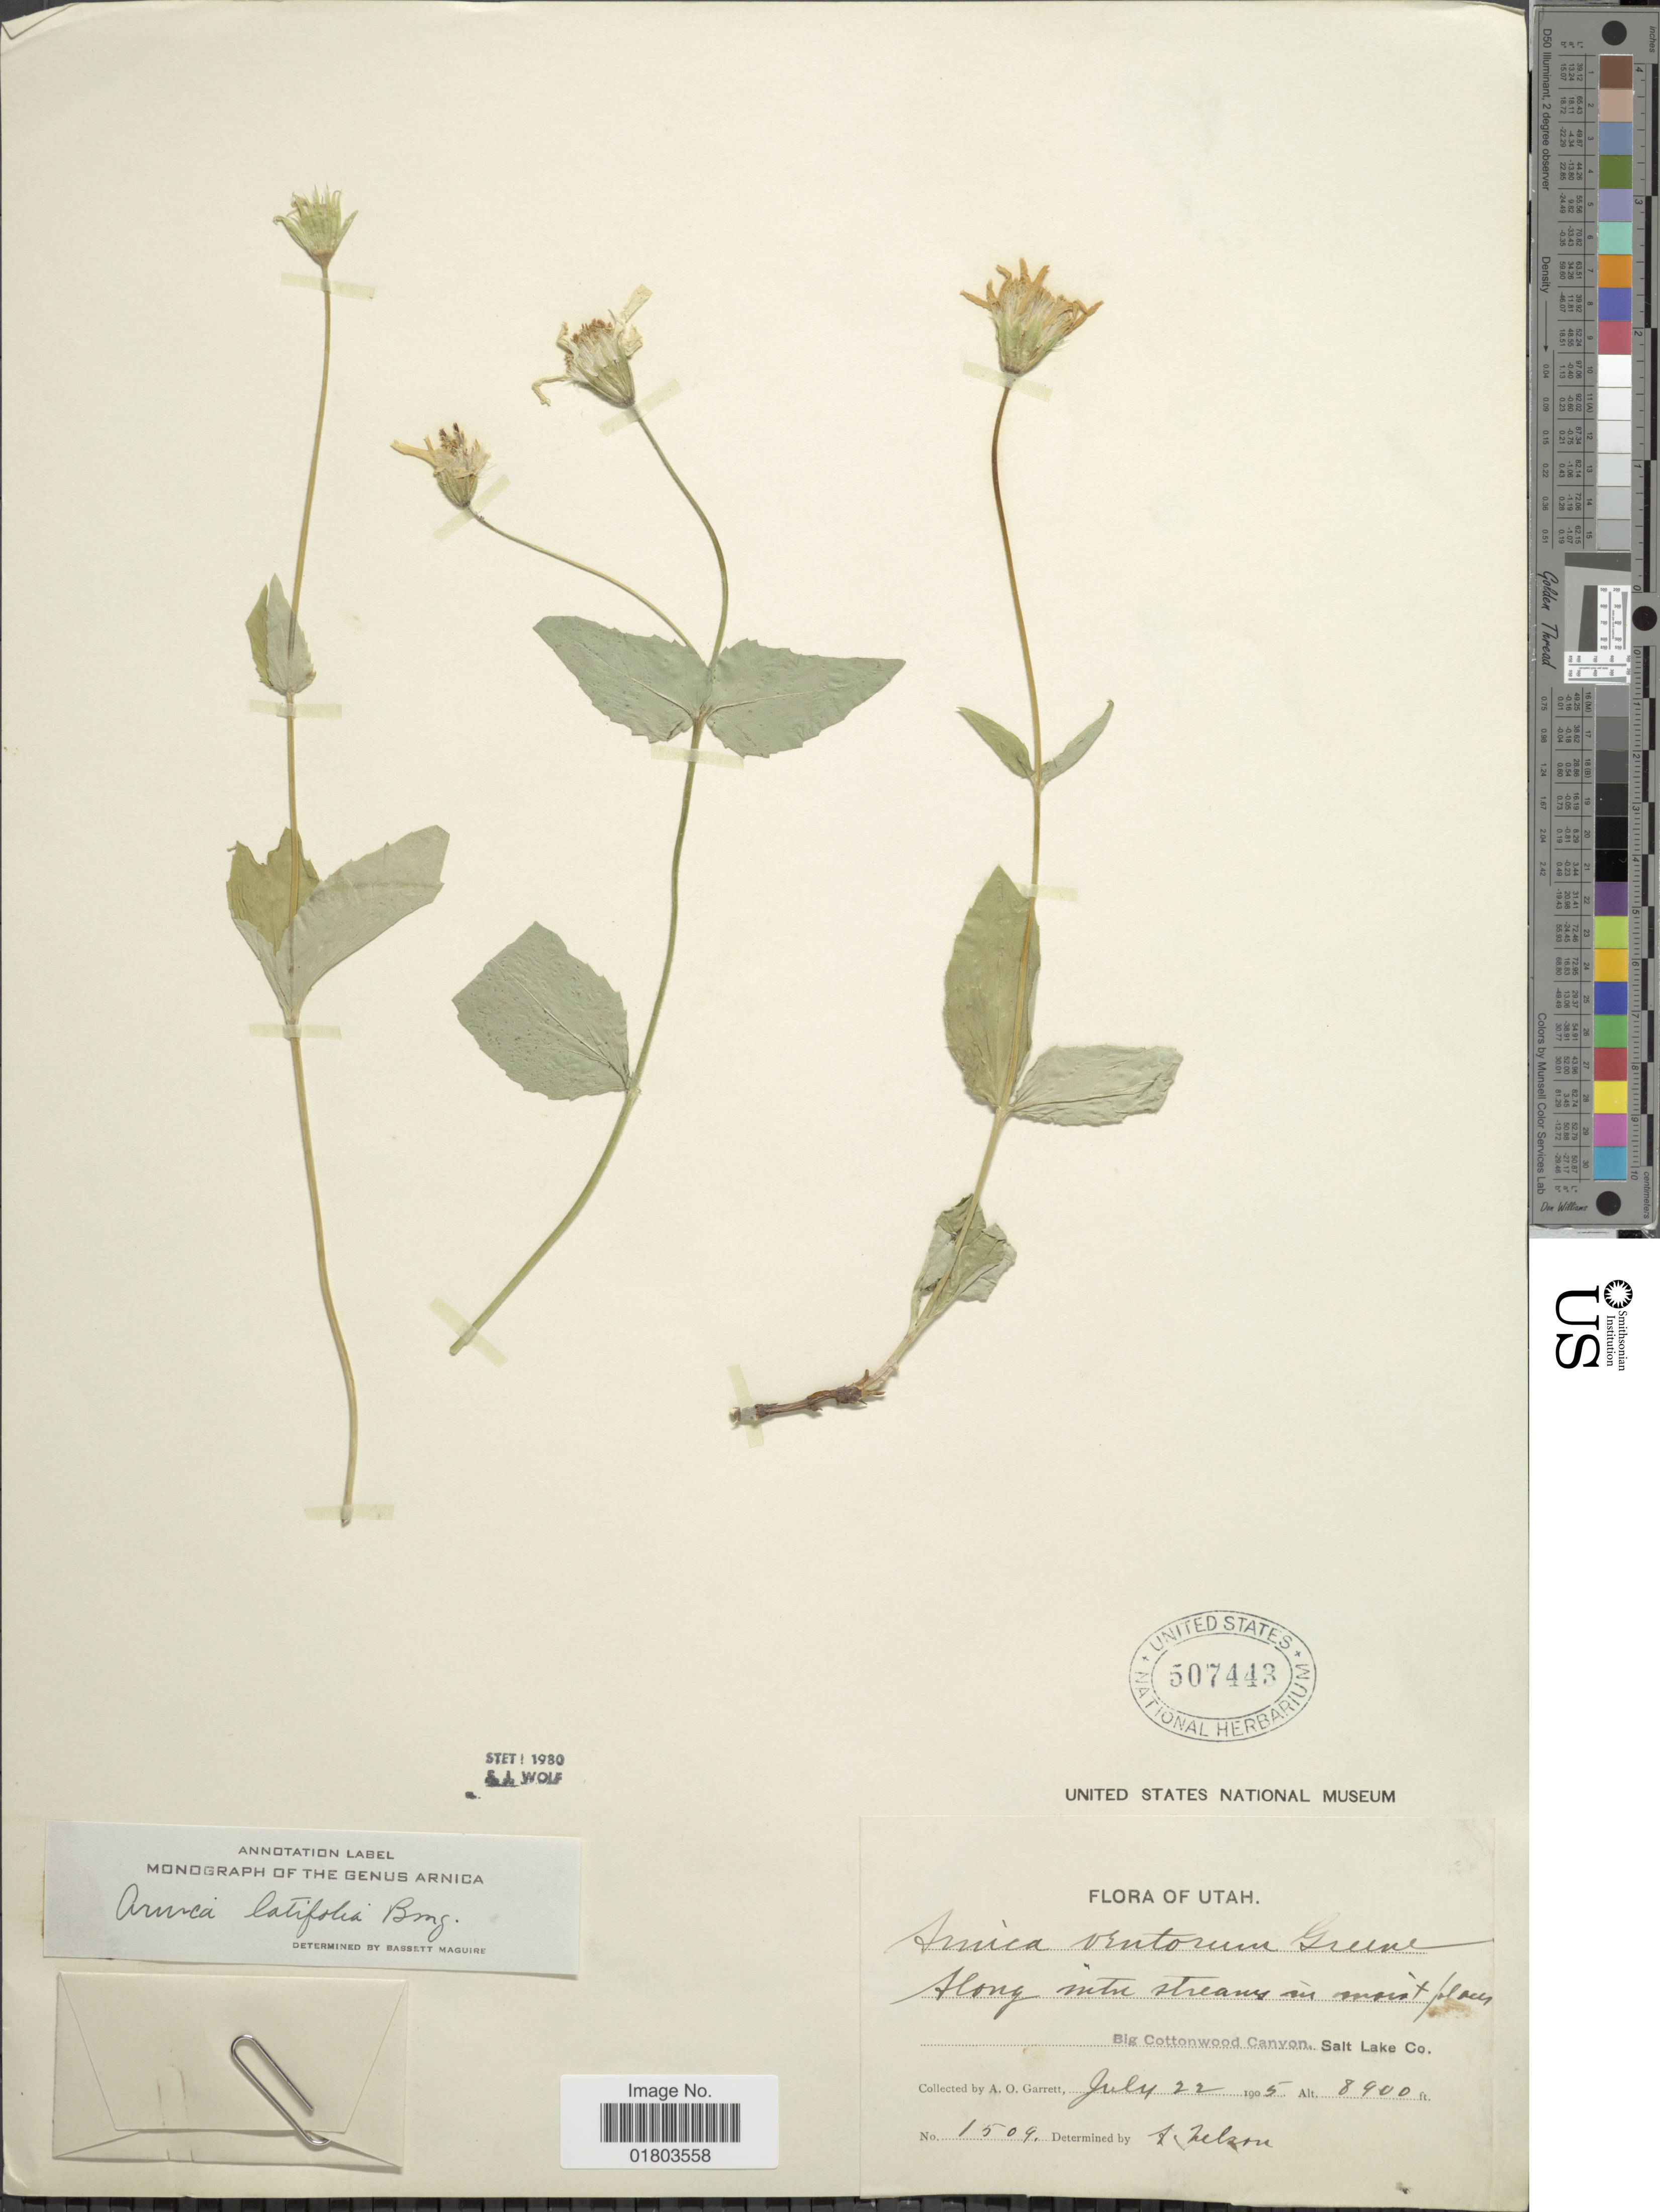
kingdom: Plantae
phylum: Tracheophyta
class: Magnoliopsida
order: Asterales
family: Asteraceae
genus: Arnica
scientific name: Arnica latifolia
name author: Bong.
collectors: A. O. Garrett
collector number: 1509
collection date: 1905-07-22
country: United States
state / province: Utah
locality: Along mtn streams in moist places, Big Cottonwood Canyon Salt Lake Co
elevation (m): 2713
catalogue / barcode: US 507443